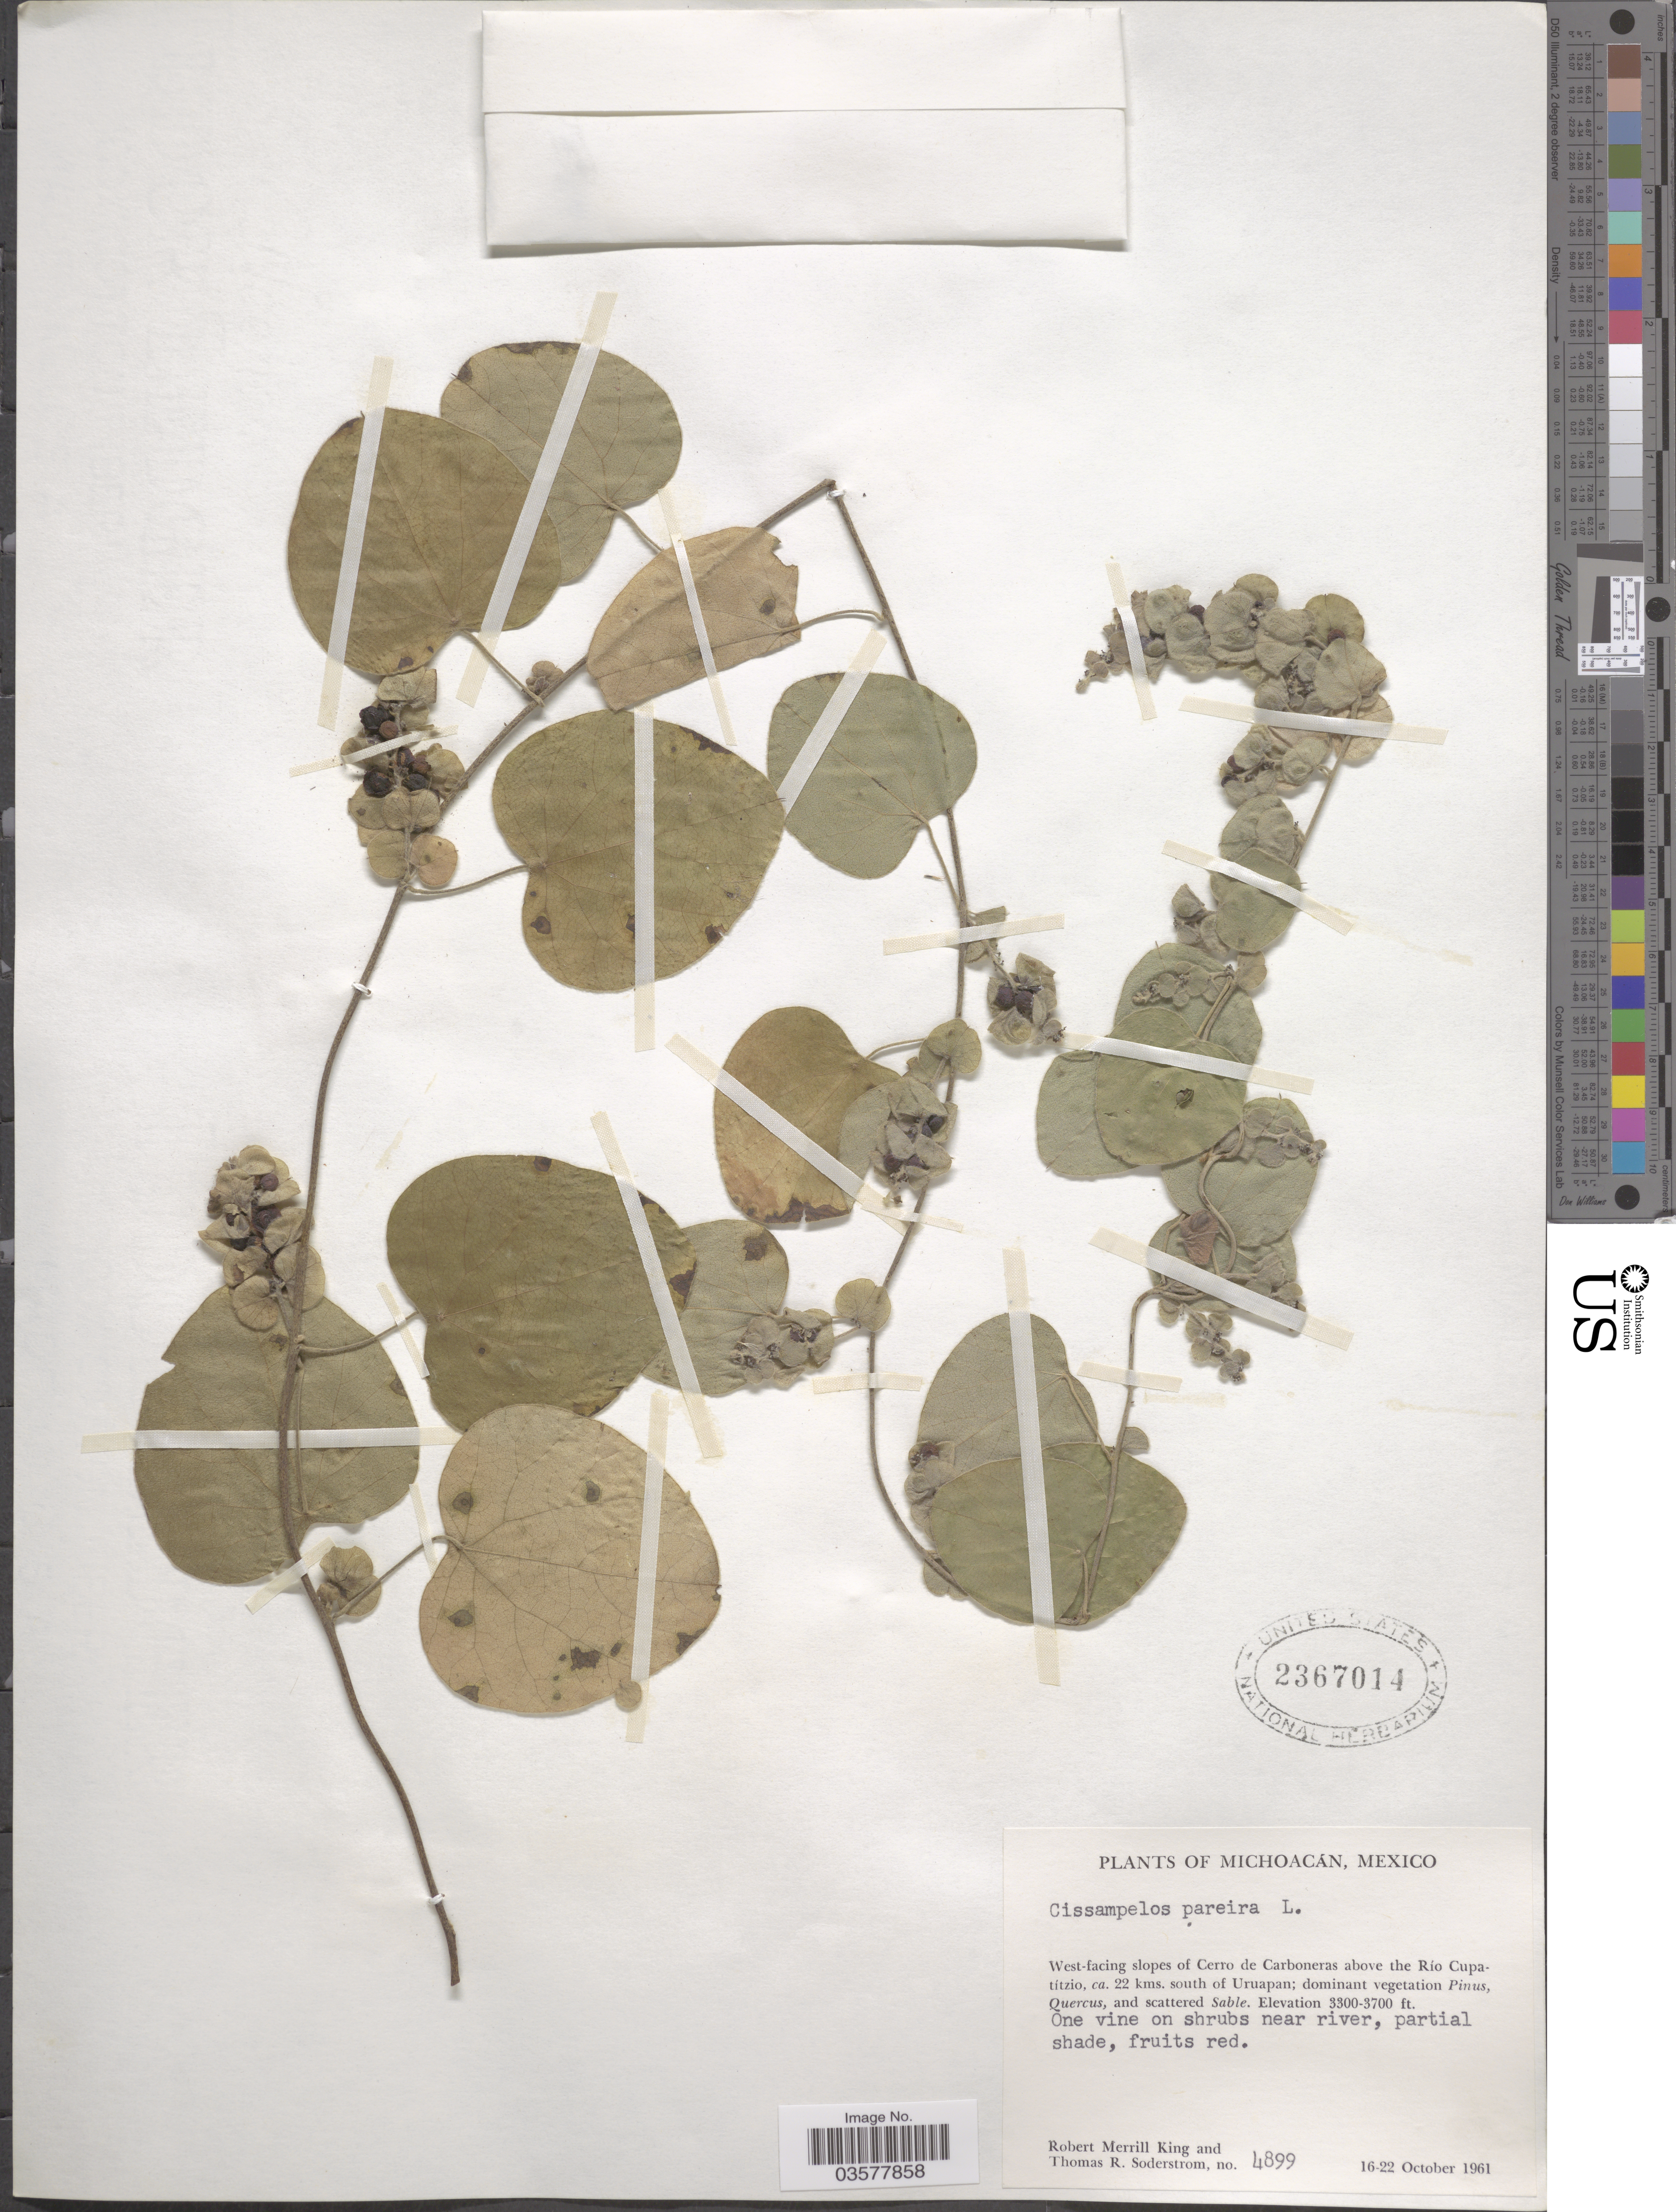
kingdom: Plantae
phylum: Tracheophyta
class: Magnoliopsida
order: Ranunculales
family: Menispermaceae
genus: Cissampelos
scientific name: Cissampelos pareira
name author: L.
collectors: R. M. King & T. R. Soderstrom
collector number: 4899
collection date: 1961-10-16/1961-10-22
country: Mexico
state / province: Michoacán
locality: West-facing slopes of Cerro de Carboneras above the Río Cupatítzio, ca. 22 kms. south of Uruapan.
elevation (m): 1006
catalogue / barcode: US 2367014